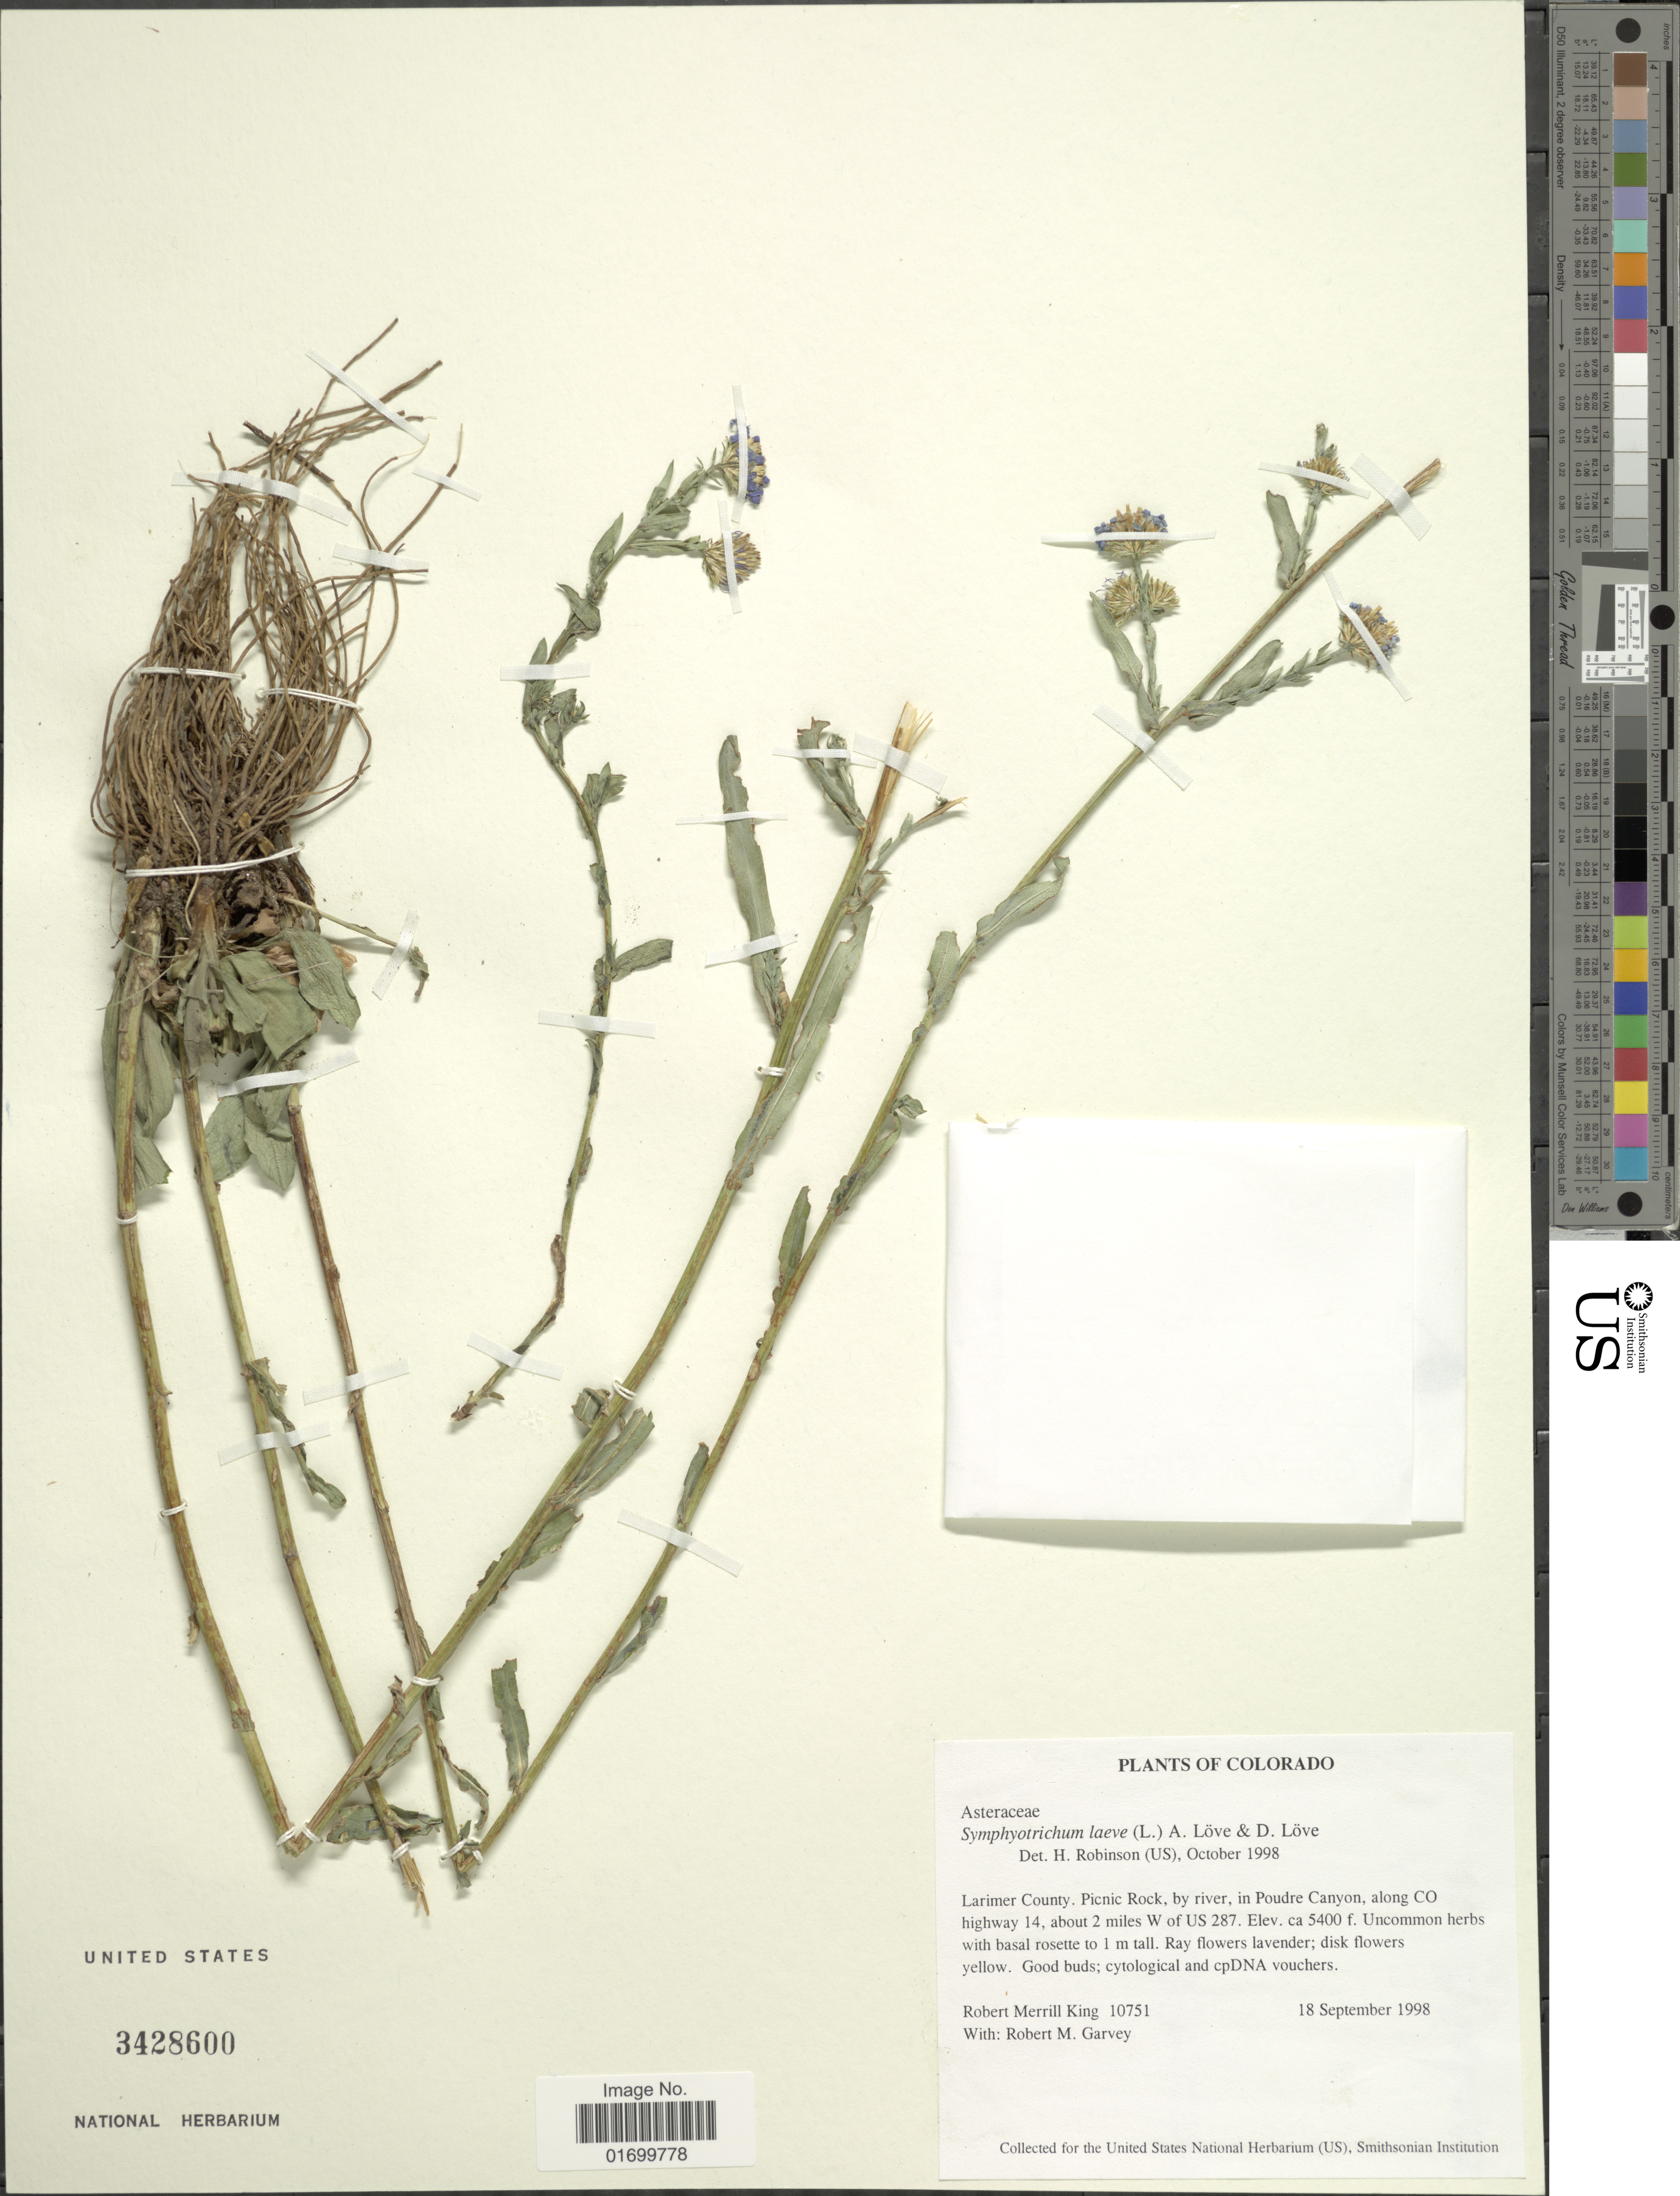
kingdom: Plantae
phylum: Tracheophyta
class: Magnoliopsida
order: Asterales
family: Asteraceae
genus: Symphyotrichum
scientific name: Symphyotrichum laeve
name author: (L.) Á. Löve & D. Löve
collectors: R. M. King & R. Garvey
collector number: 10751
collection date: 1998-09-18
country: United States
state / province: Colorado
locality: Larimer Country. Picnic Rock, by river, in Poudre Canyon, along CO highway 14, about 2 miles W of US 287.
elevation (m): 1646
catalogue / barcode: US 3428600